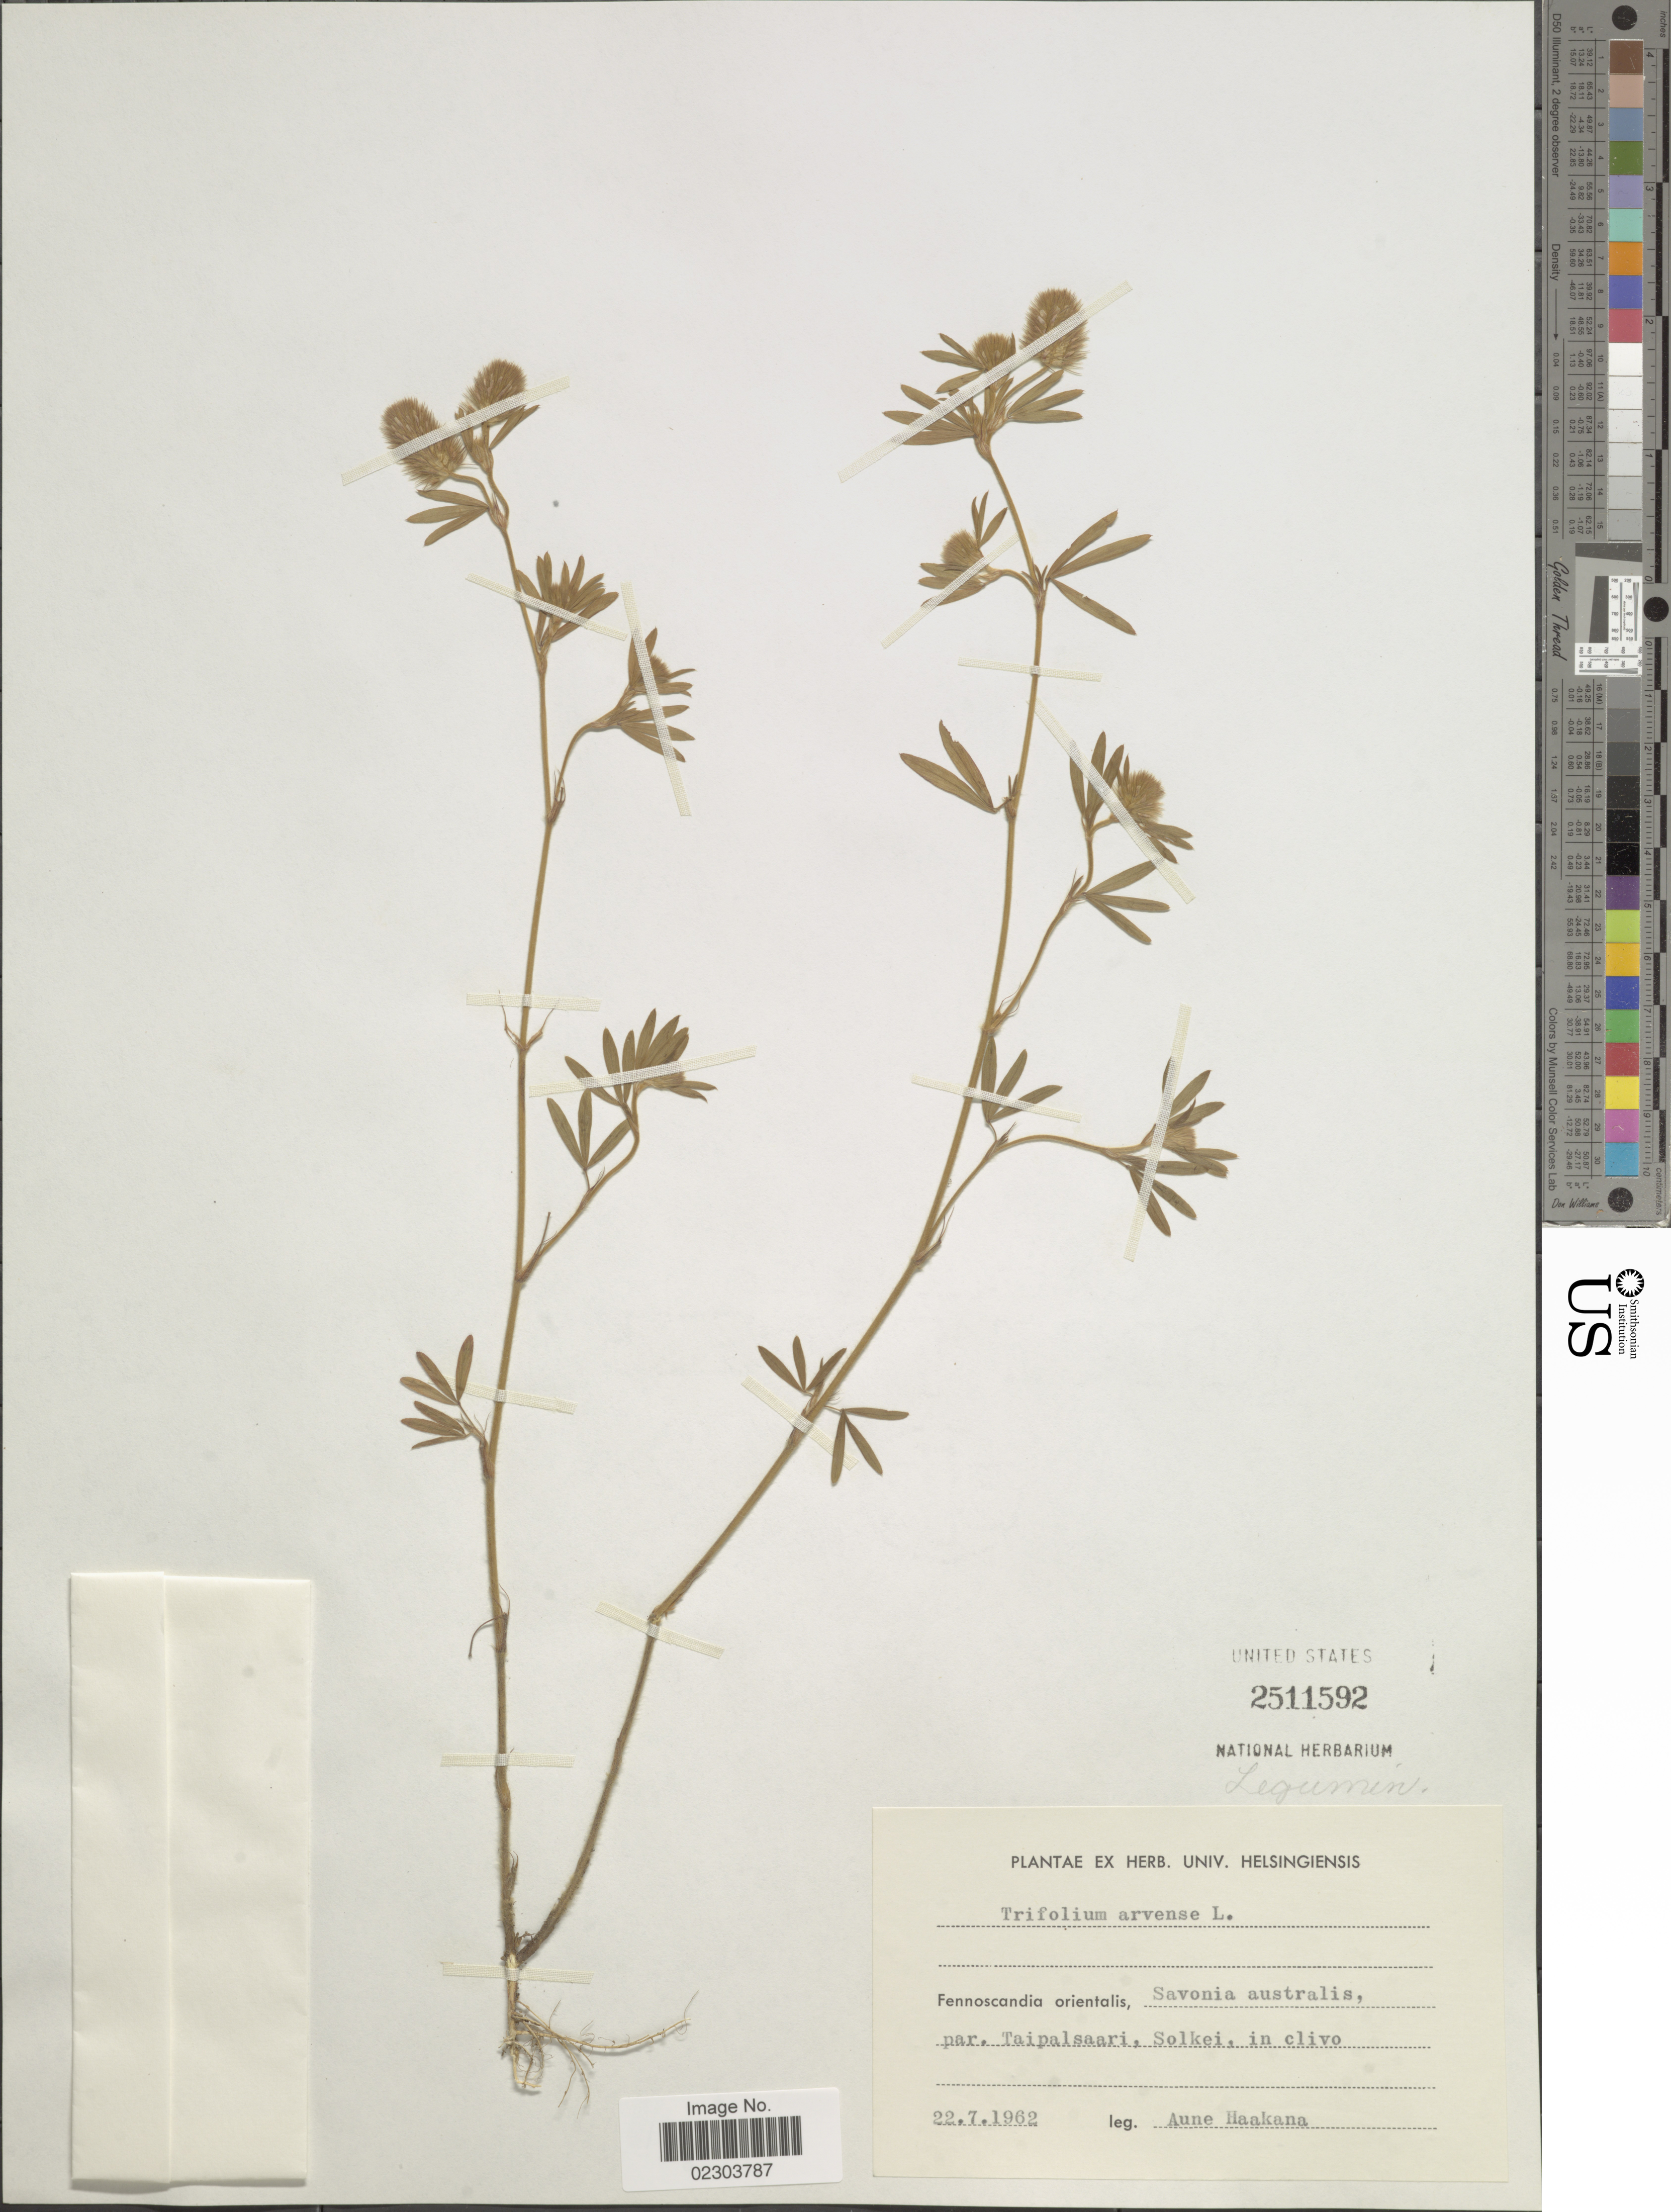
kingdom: Plantae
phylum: Tracheophyta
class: Magnoliopsida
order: Fabales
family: Fabaceae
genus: Trifolium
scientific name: Trifolium arvense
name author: L.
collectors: A. Haakana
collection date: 1962-07-22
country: Finland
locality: Fennoscandia orientalis, Savonia australis, par. Taipalsaari, Solkei, in clivo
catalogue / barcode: US 251192